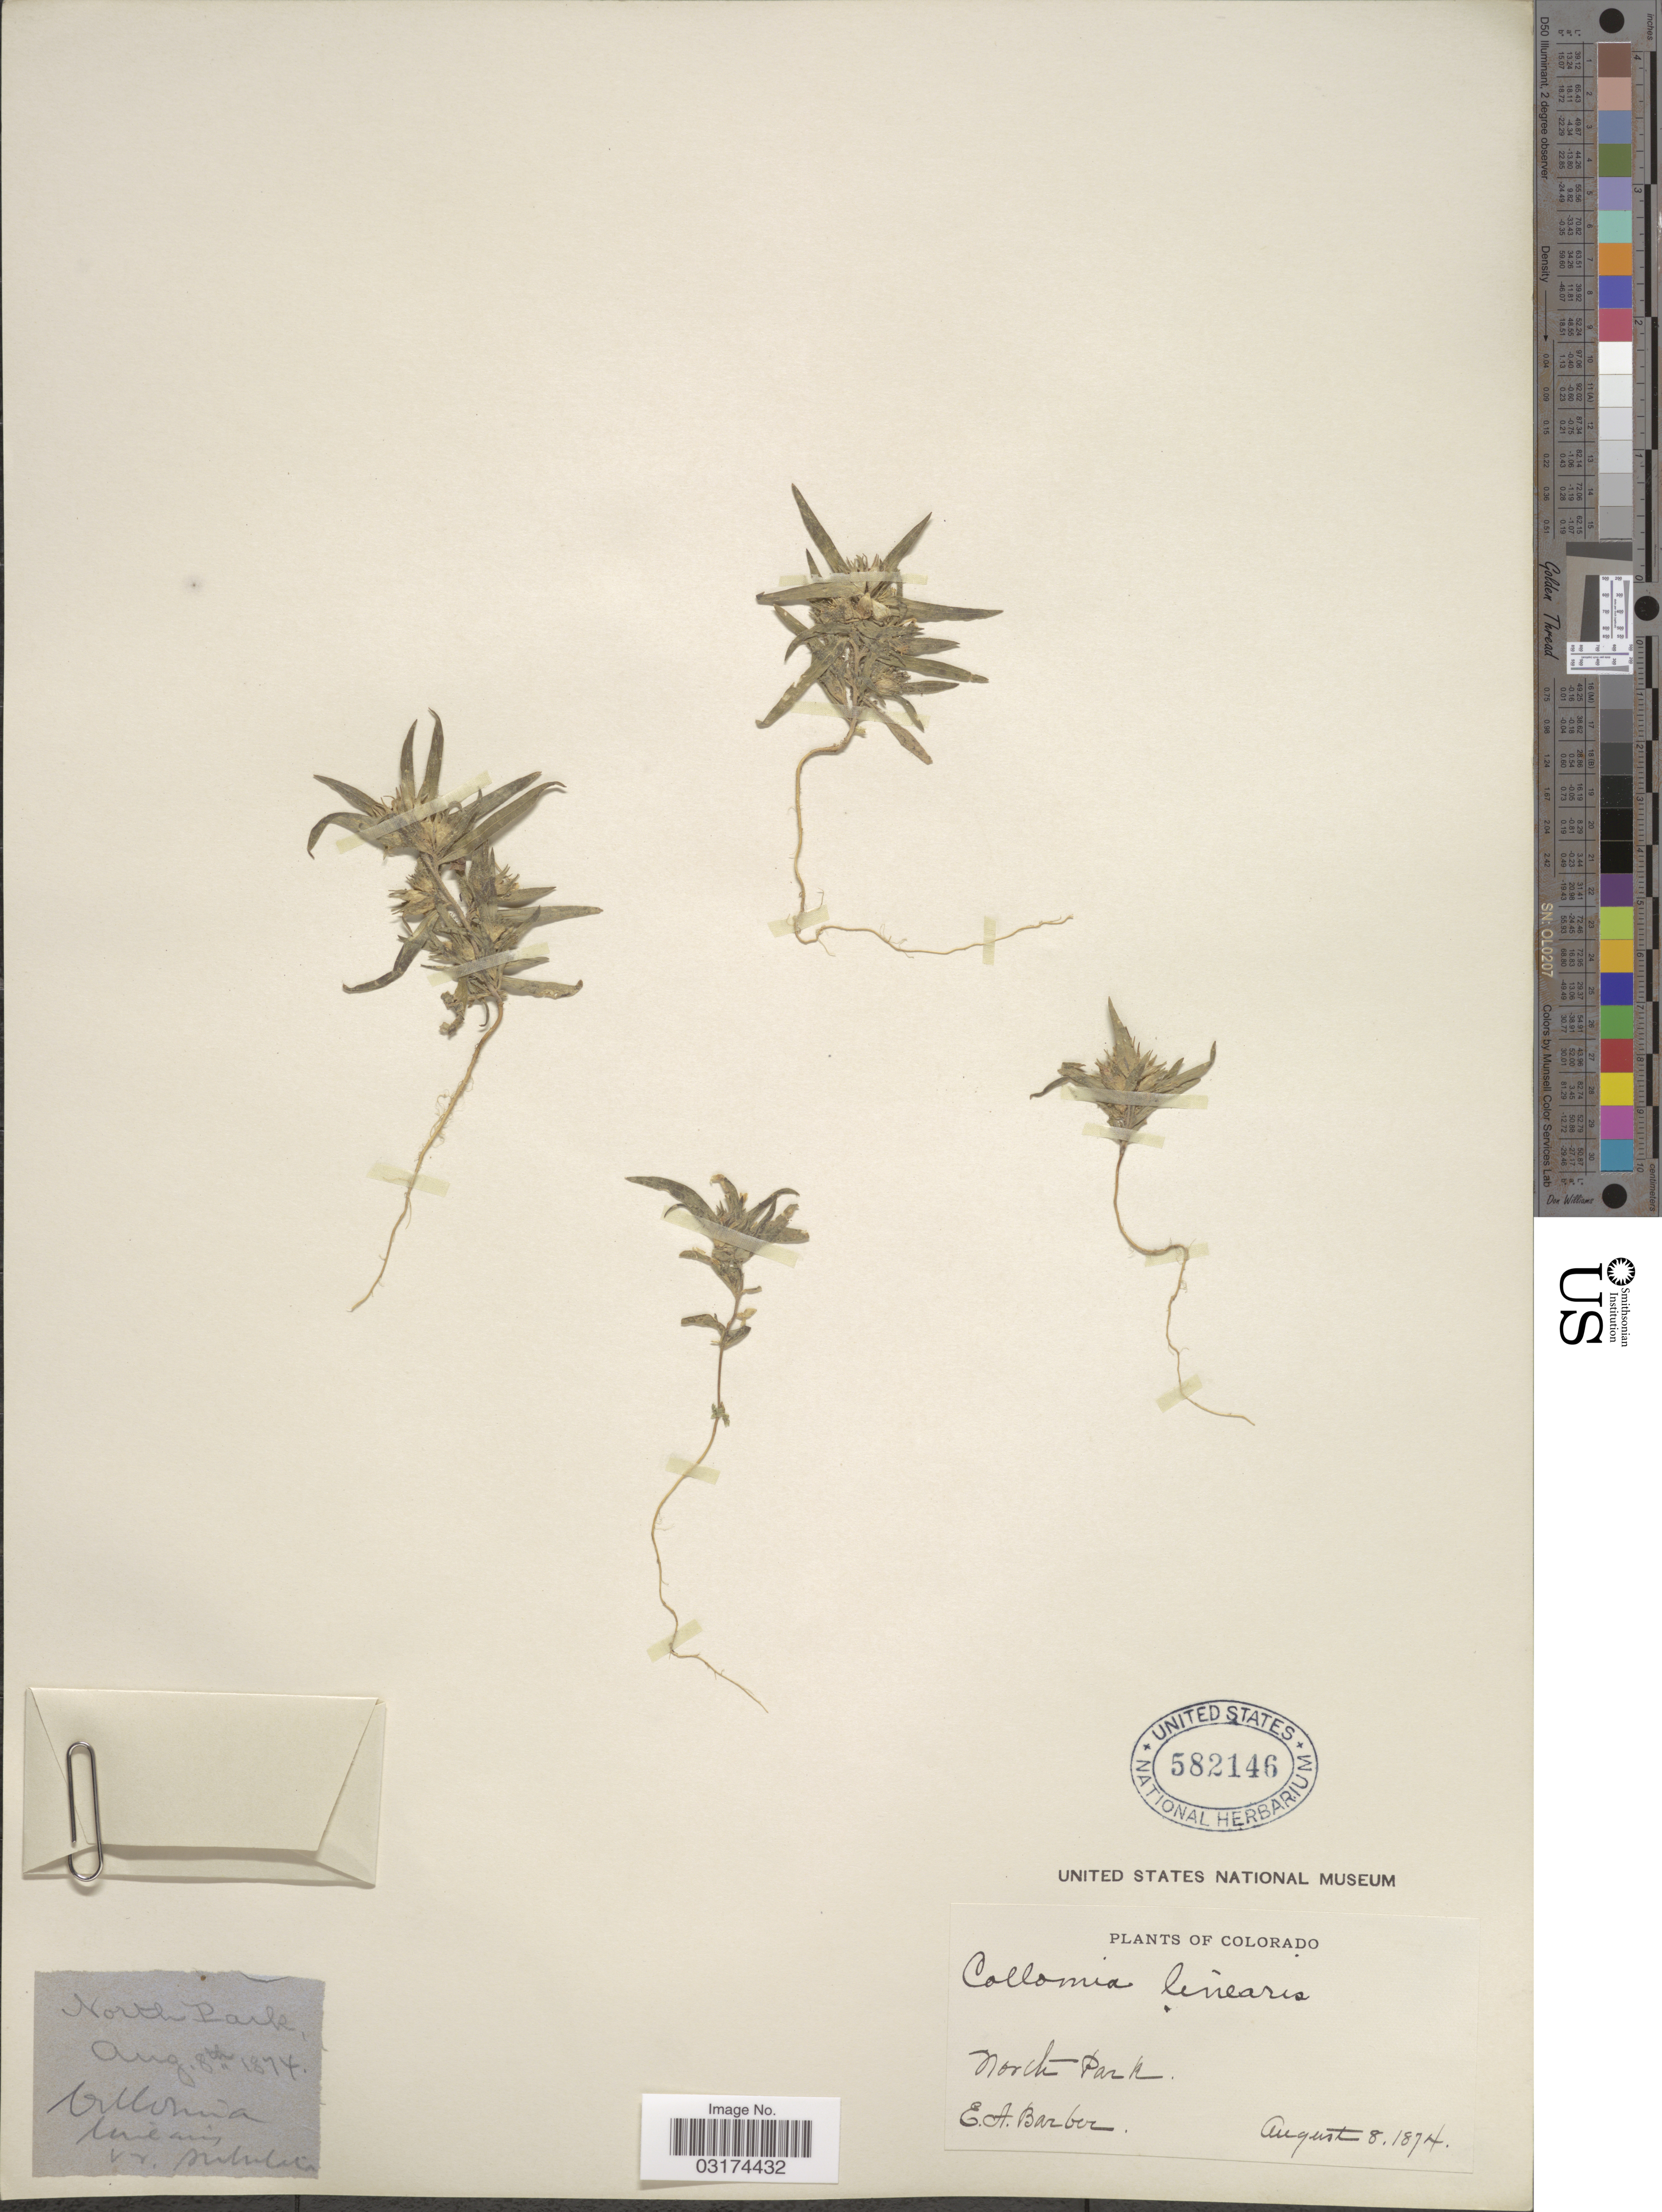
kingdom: Plantae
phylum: Tracheophyta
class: Magnoliopsida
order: Ericales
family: Polemoniaceae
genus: Collomia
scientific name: Collomia linearis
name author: Nutt.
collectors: E. Barber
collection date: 1874-08-08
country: United States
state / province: Colorado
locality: North Park.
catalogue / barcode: US 582146